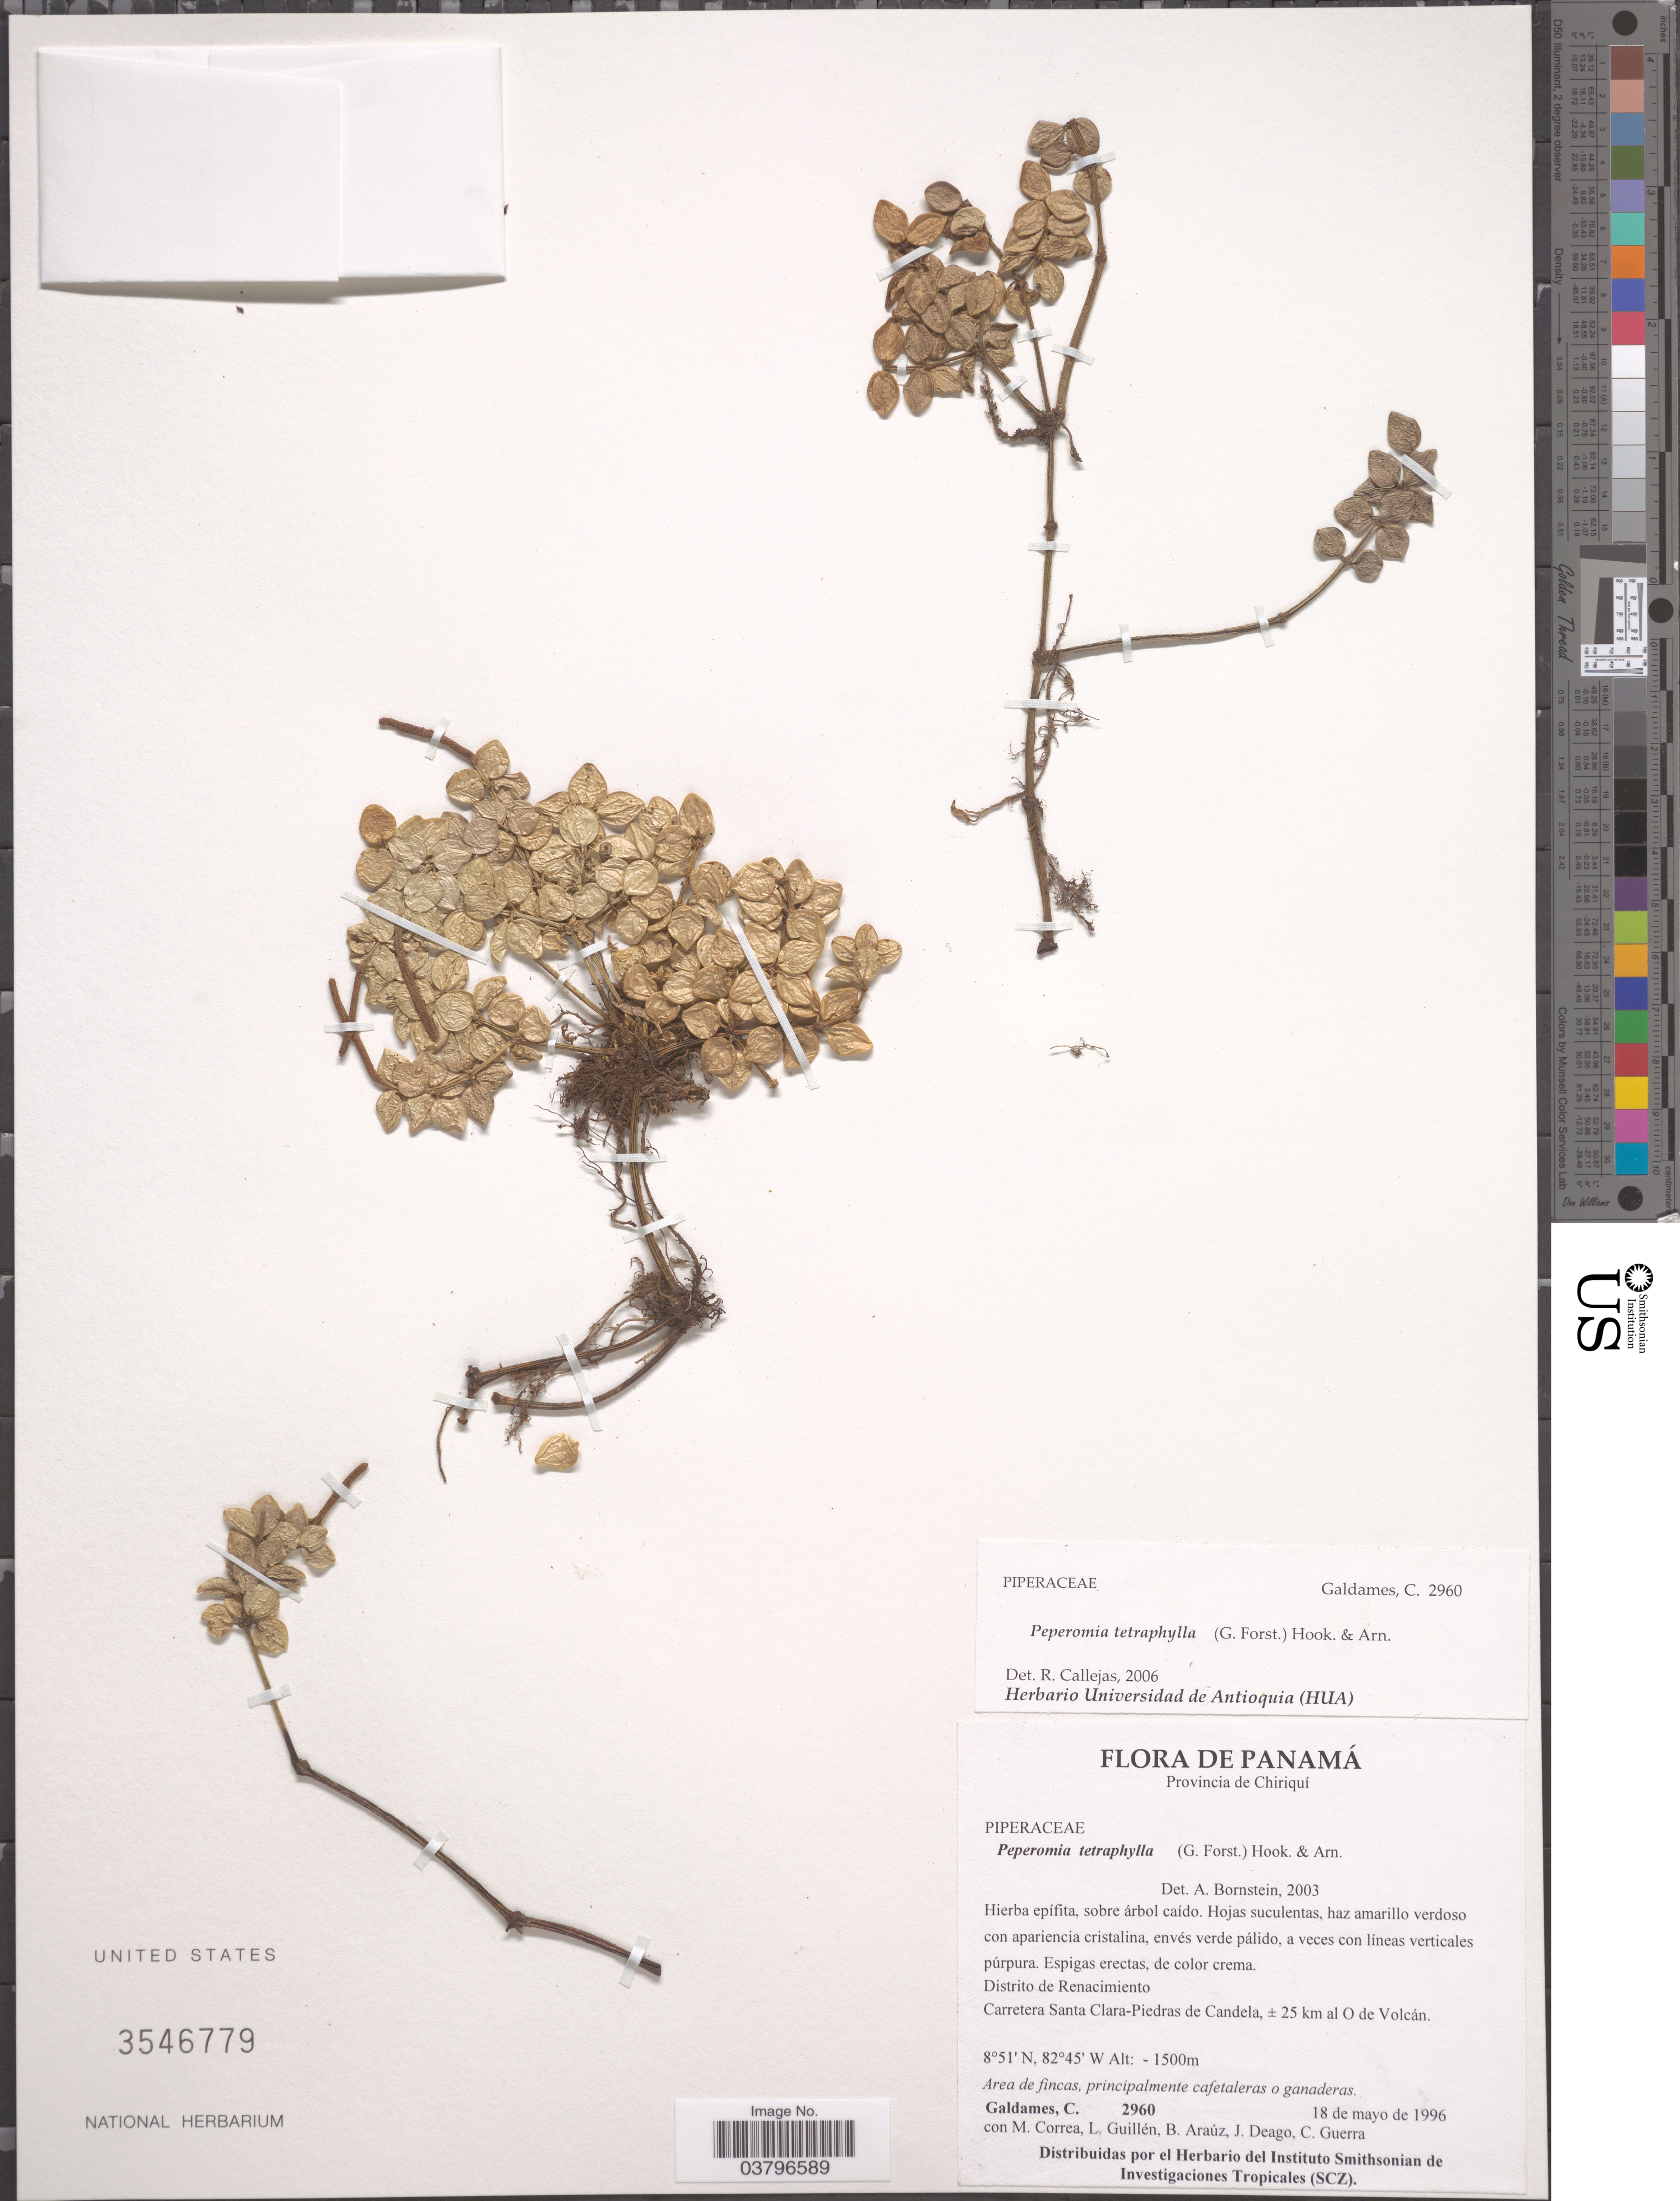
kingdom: Plantae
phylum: Tracheophyta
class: Magnoliopsida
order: Piperales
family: Piperaceae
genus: Peperomia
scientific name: Peperomia tetraphylla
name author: (G. Forst.) Hook. & Arn.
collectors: C. Galdames, M. Correa, L. Guillén, B. Araúz & et al.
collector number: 2960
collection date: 1996-05-18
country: Panama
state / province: Chiriqui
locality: Distrito de Renacimiento. Carretera Santa Clara - Piedras de Candela, ±25 km al O de Volcán.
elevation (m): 1500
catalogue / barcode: US 3546779